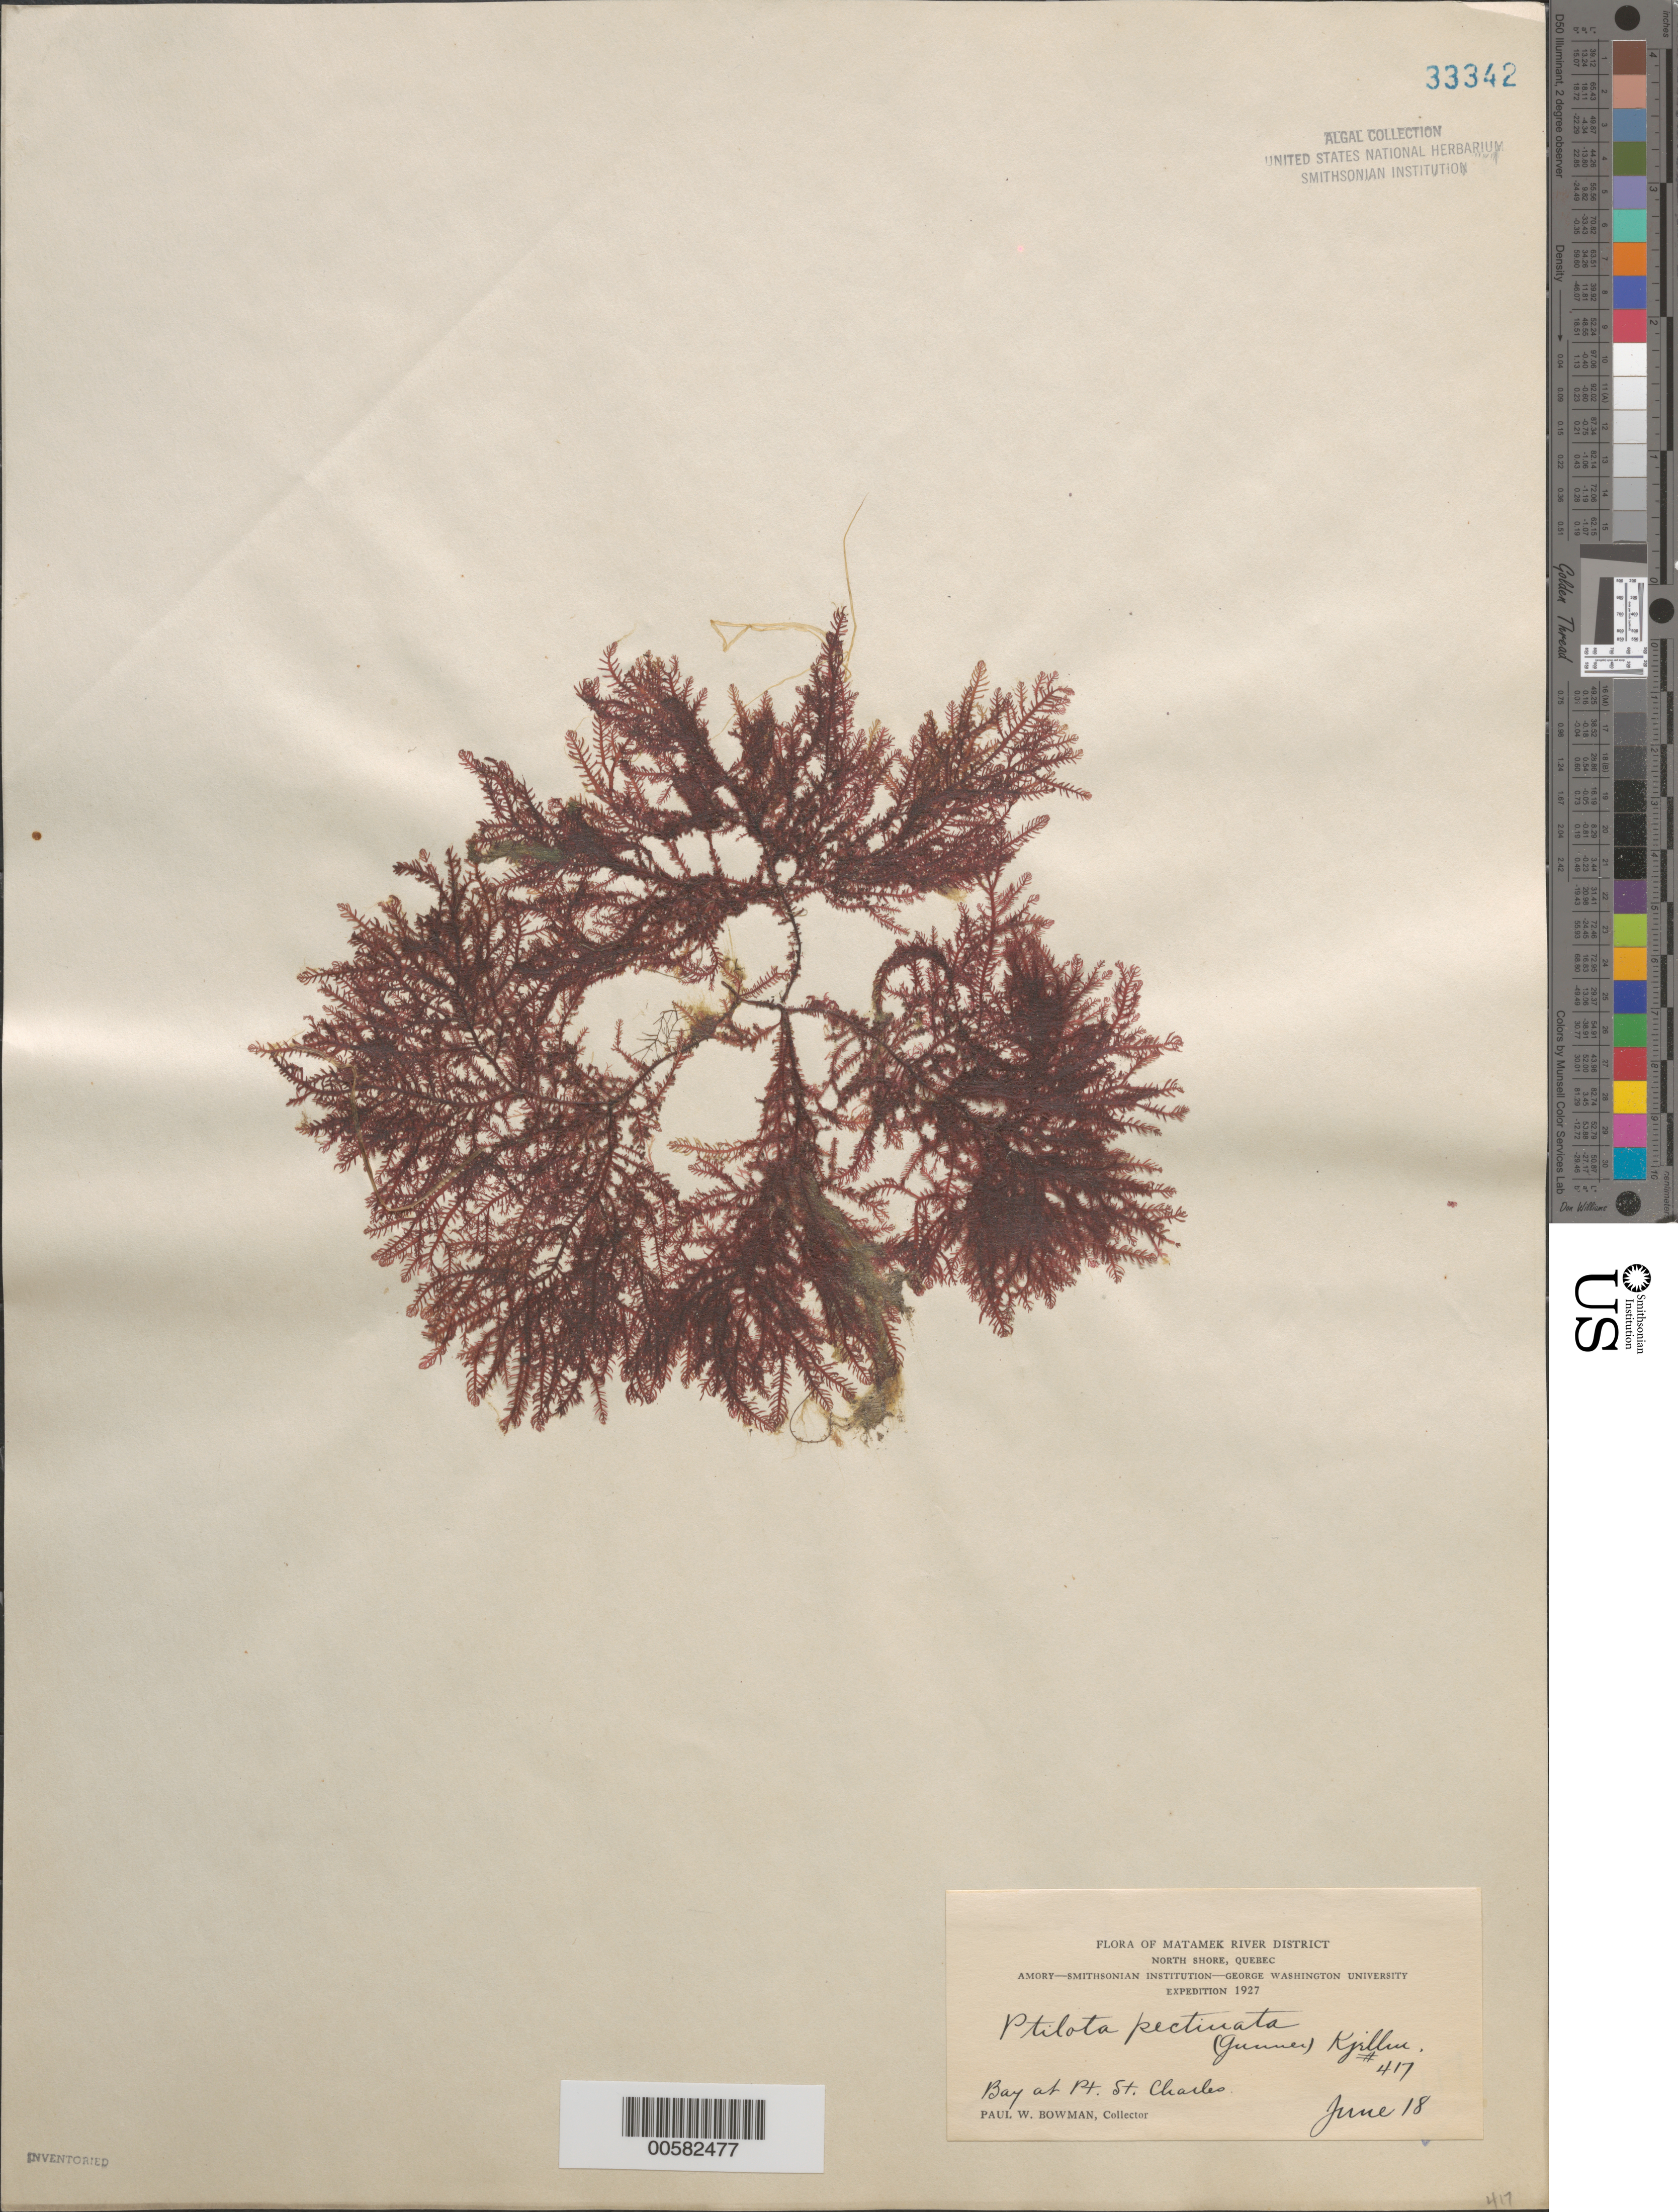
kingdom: Plantae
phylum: Rhodophyta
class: Florideophyceae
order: Ceramiales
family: Wrangeliaceae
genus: Ptilota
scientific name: Ptilota serrata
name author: Kützing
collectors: P. Bowman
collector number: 417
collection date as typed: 18 Jun 1927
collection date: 1927-06-18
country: Canada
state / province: Quebec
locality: Matamek river district, north shore, bay at point st. charles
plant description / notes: Amory-Smithsonian Institution-George Washington University Expedition, 1927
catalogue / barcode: US 33342